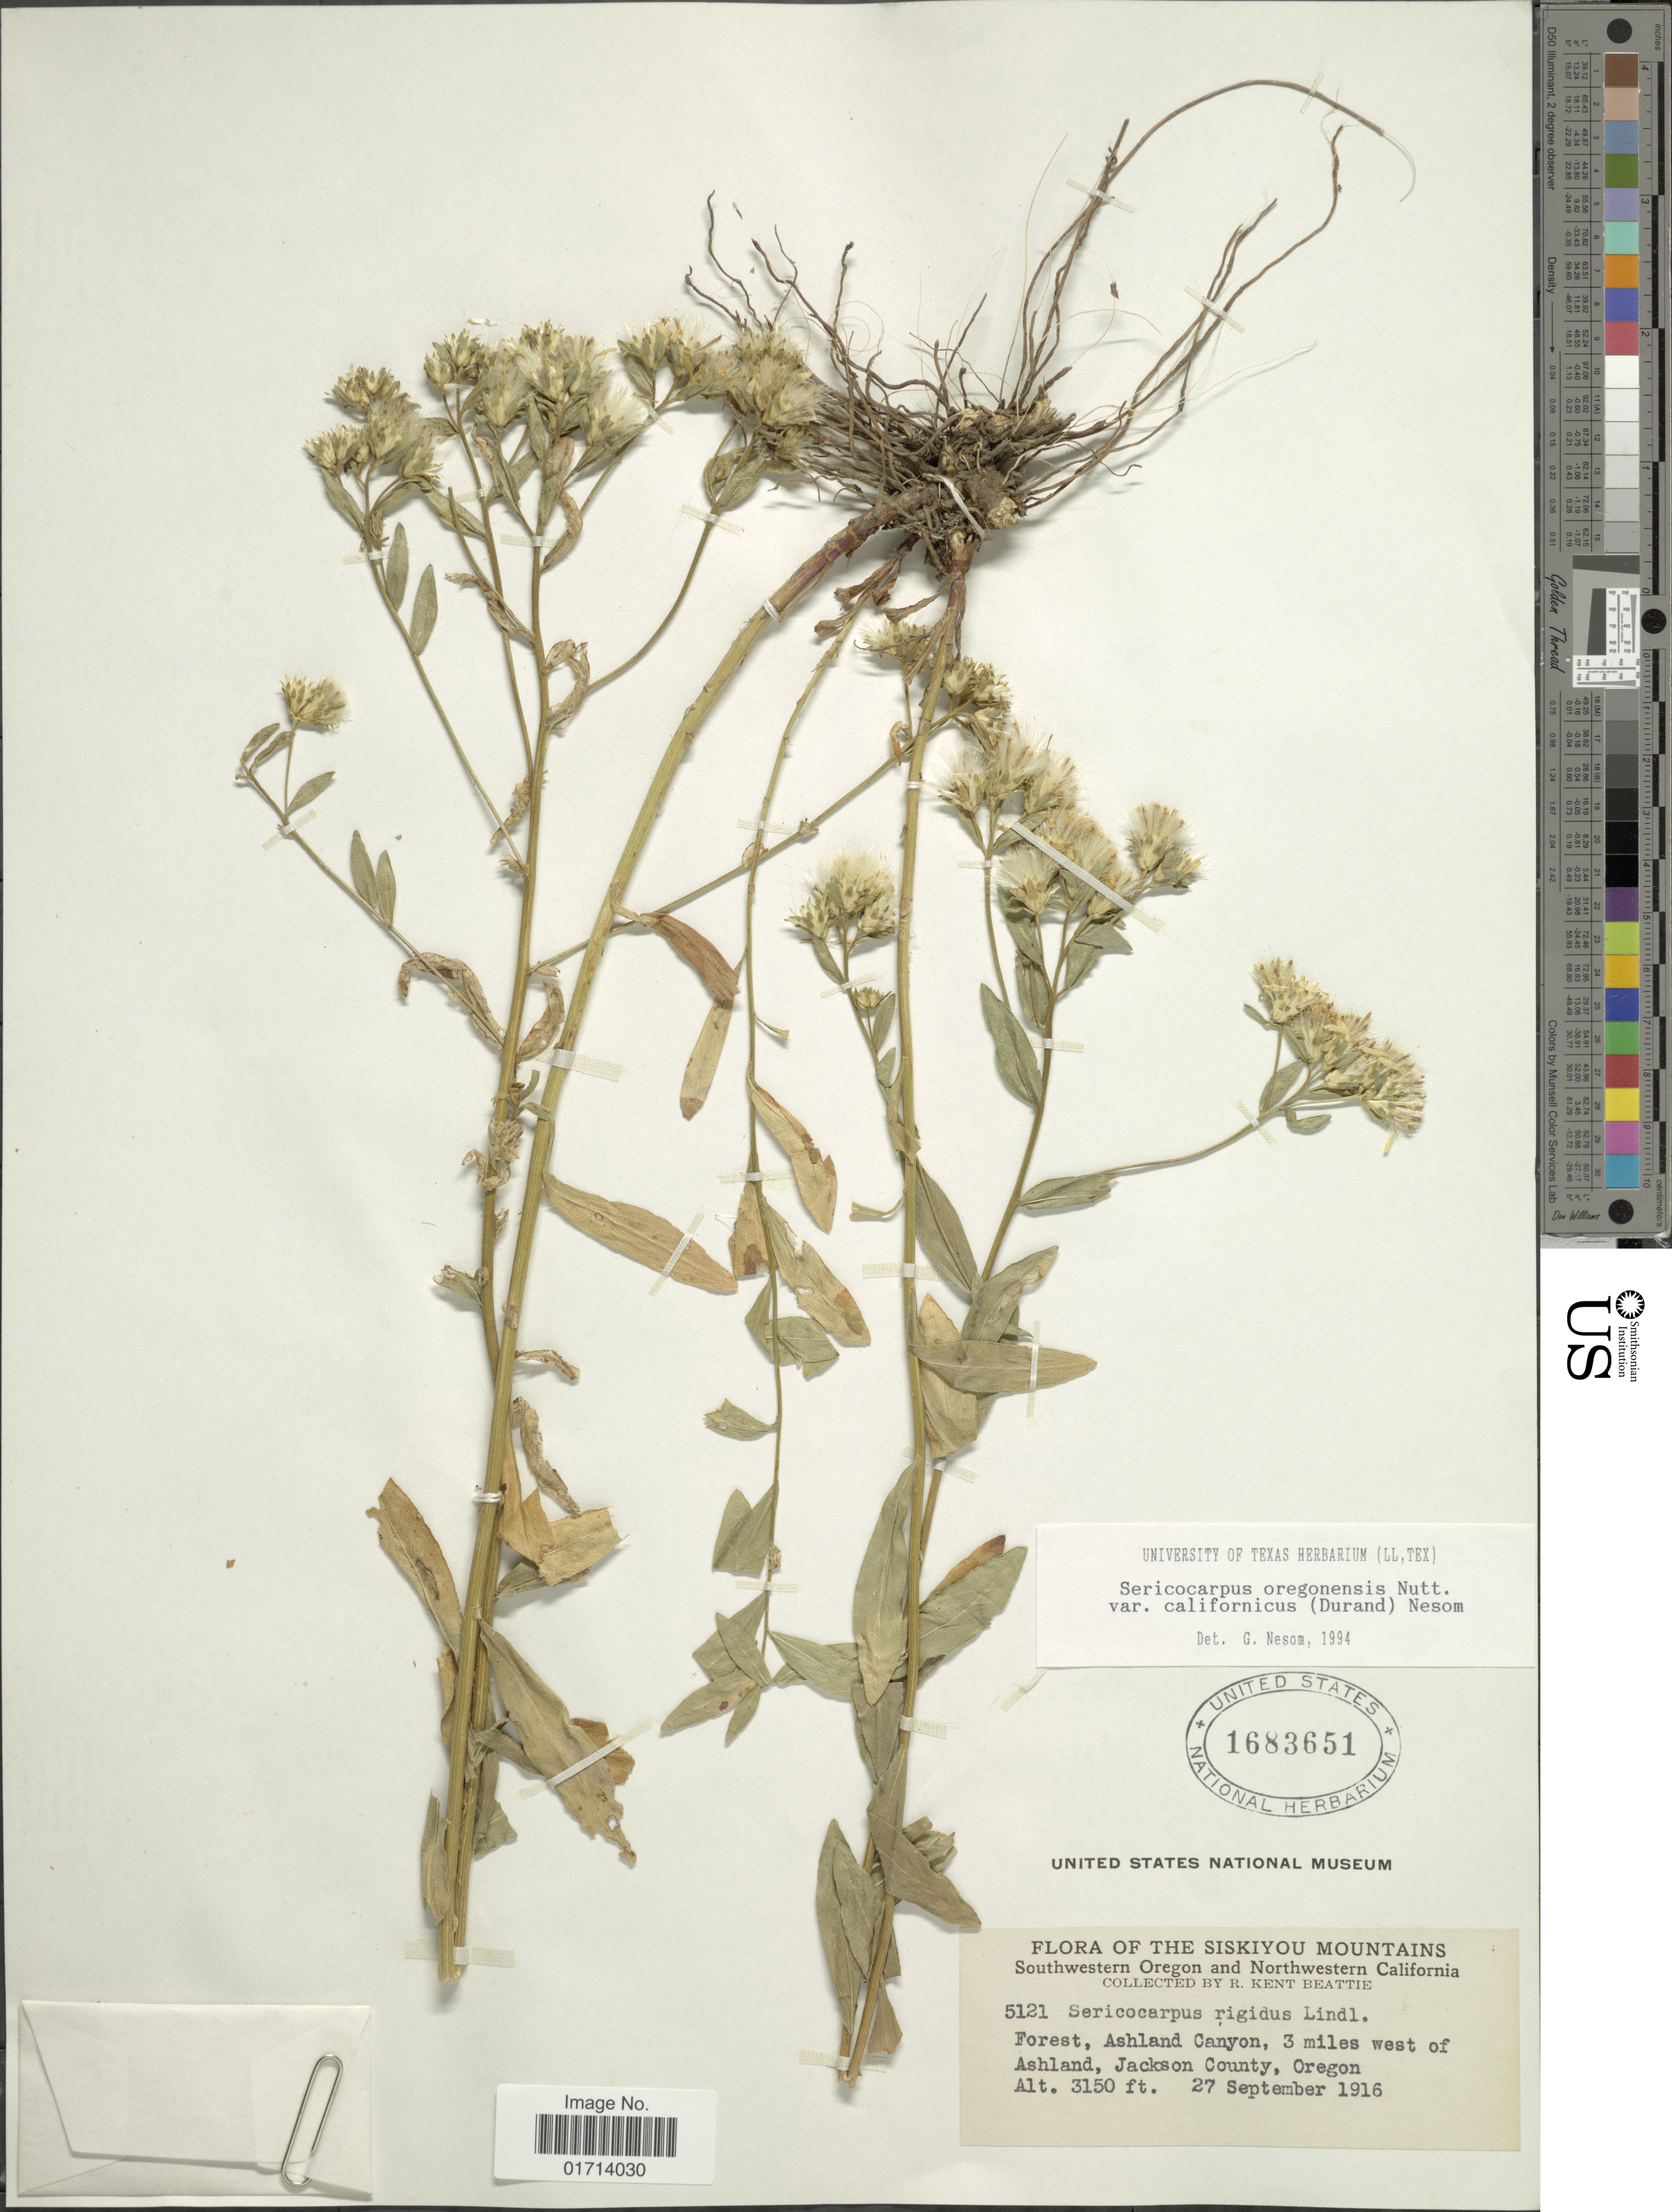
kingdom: Plantae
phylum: Tracheophyta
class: Magnoliopsida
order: Asterales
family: Asteraceae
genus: Sericocarpus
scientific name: Sericocarpus oregonensis var. californicus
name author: (Durand) G.L. Nesom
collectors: R. K. Beattie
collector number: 5121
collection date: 1916-09-27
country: United States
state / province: Oregon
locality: Siskiyou Mountains, Ashland Canyon, 3 miles west of Ashland, Jackson County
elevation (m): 960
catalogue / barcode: US 1683651